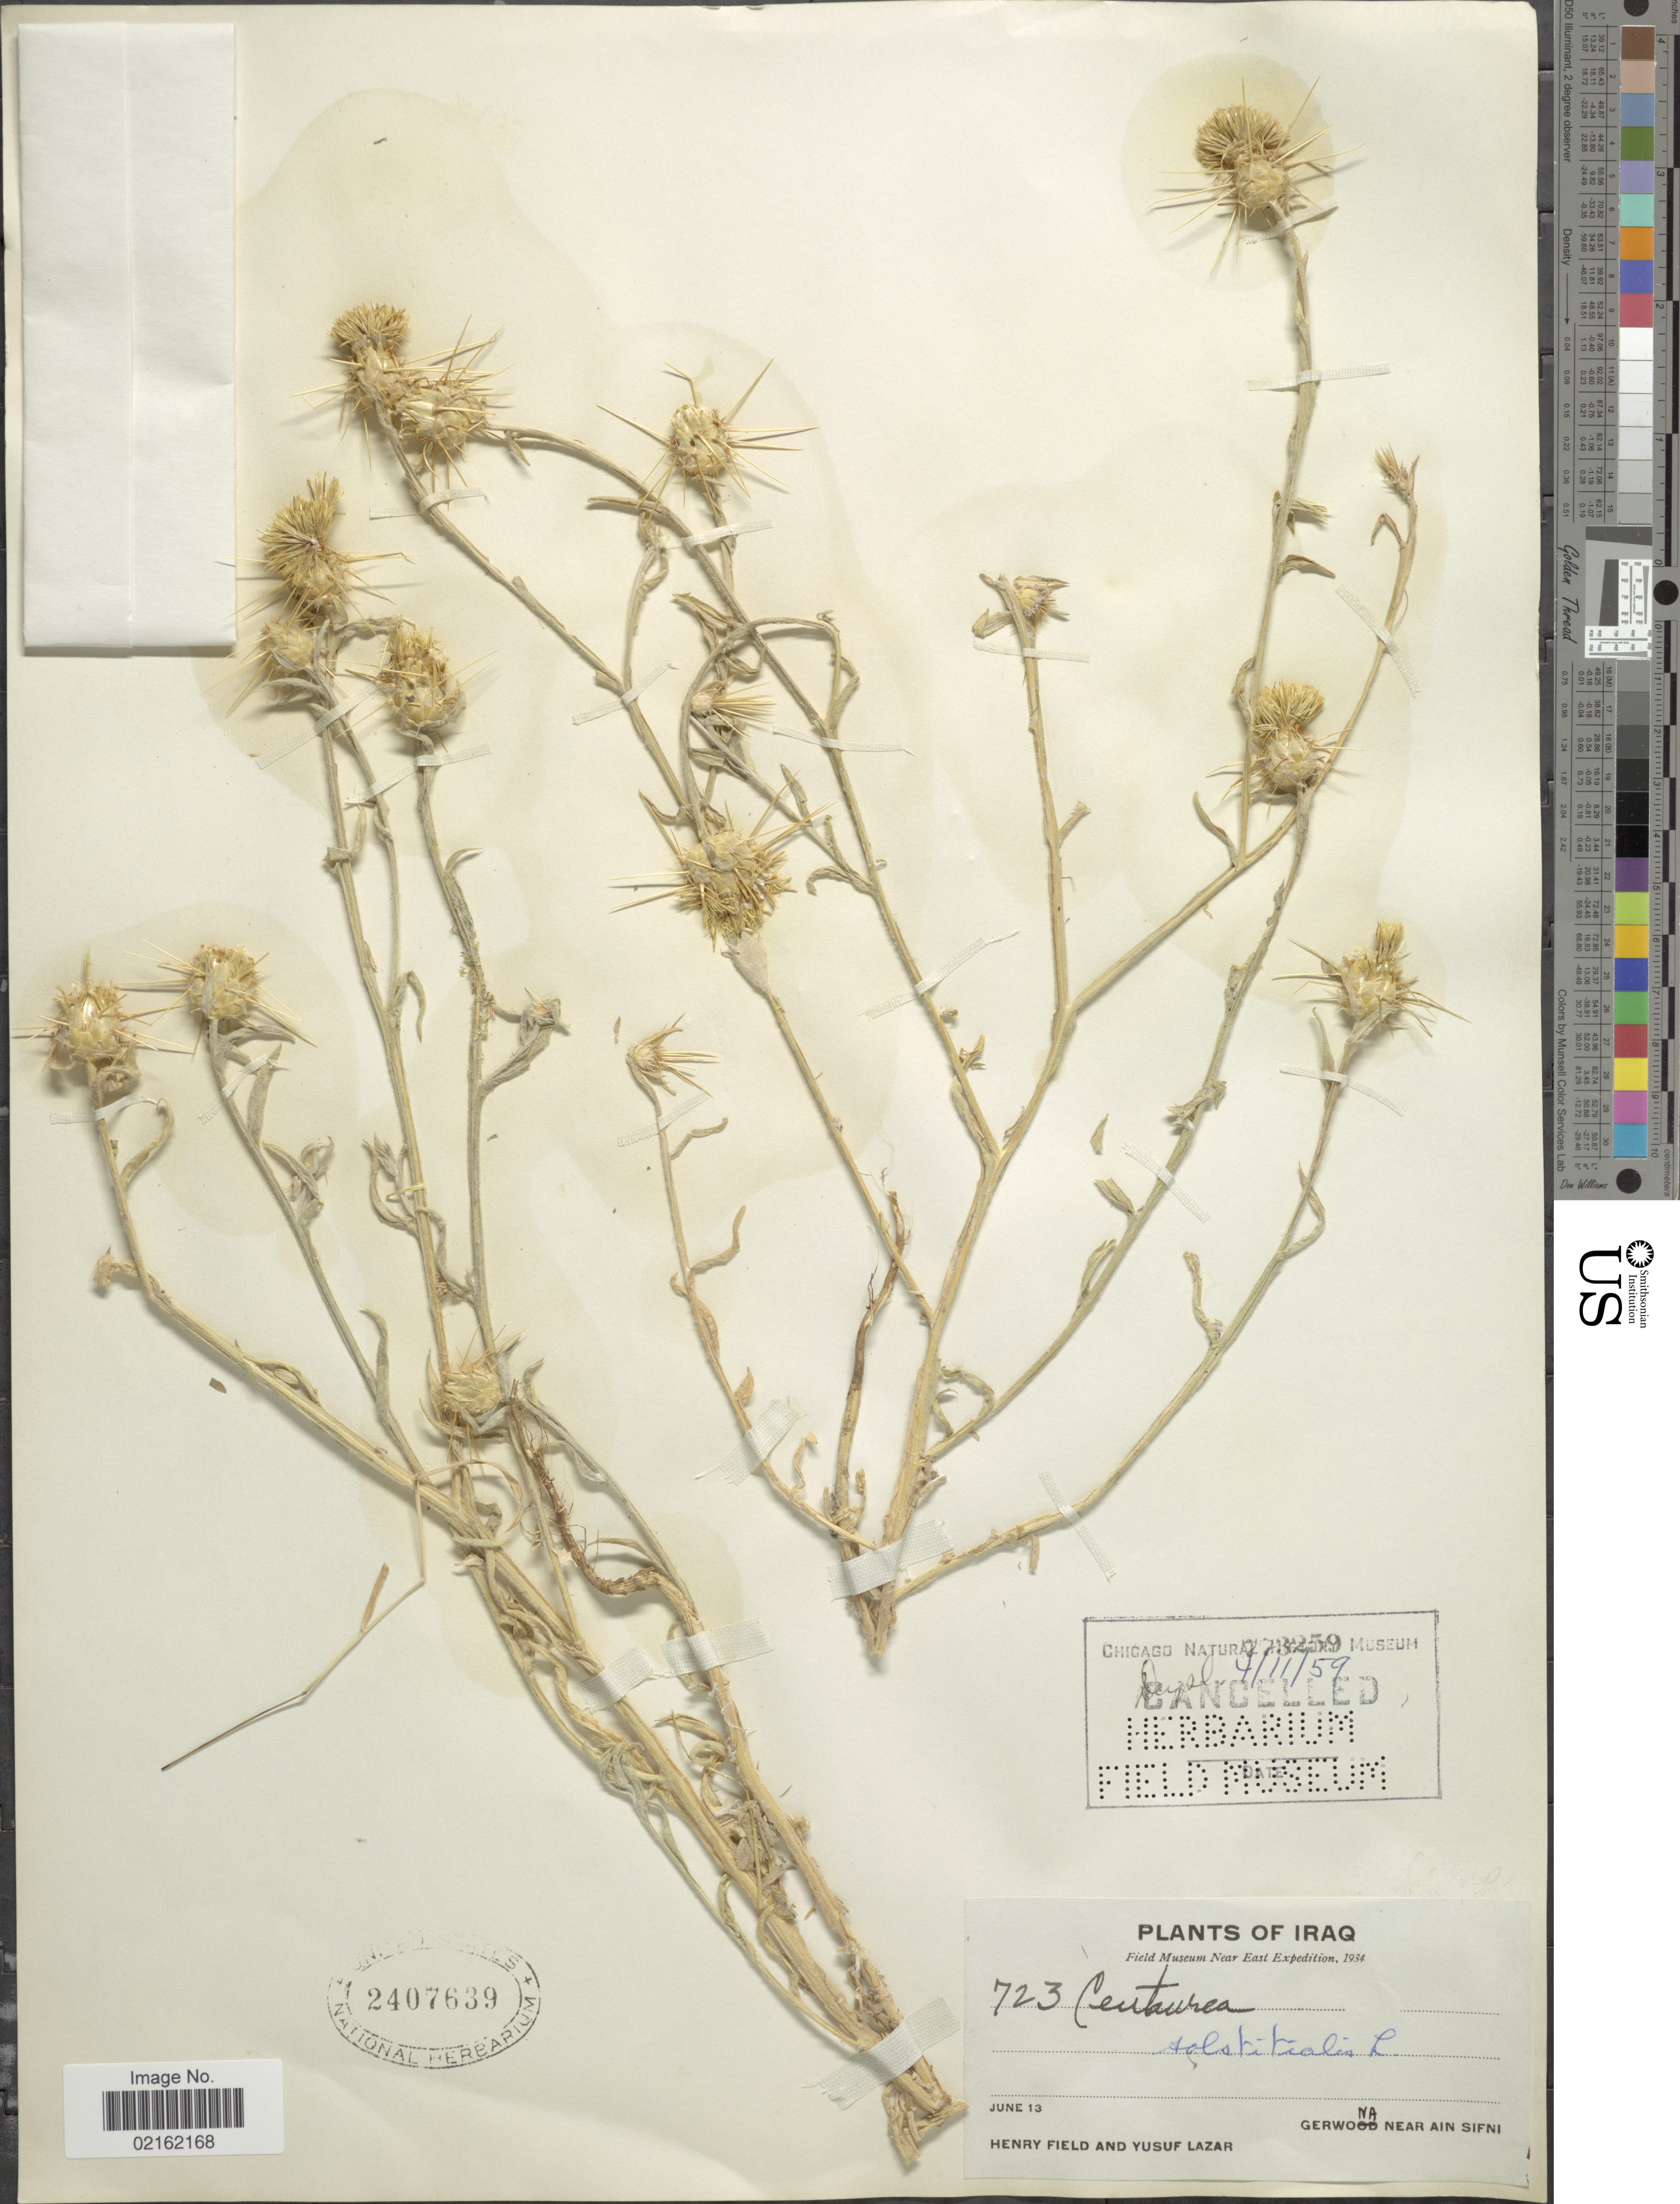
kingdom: Plantae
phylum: Tracheophyta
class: Magnoliopsida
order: Asterales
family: Asteraceae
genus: Centaurea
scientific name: Centaurea solstitialis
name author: L.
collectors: H. Field & Y. Lazar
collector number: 723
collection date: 1934-06-13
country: Iraq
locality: Gerwoona near Ain Sifni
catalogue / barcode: US 2407639